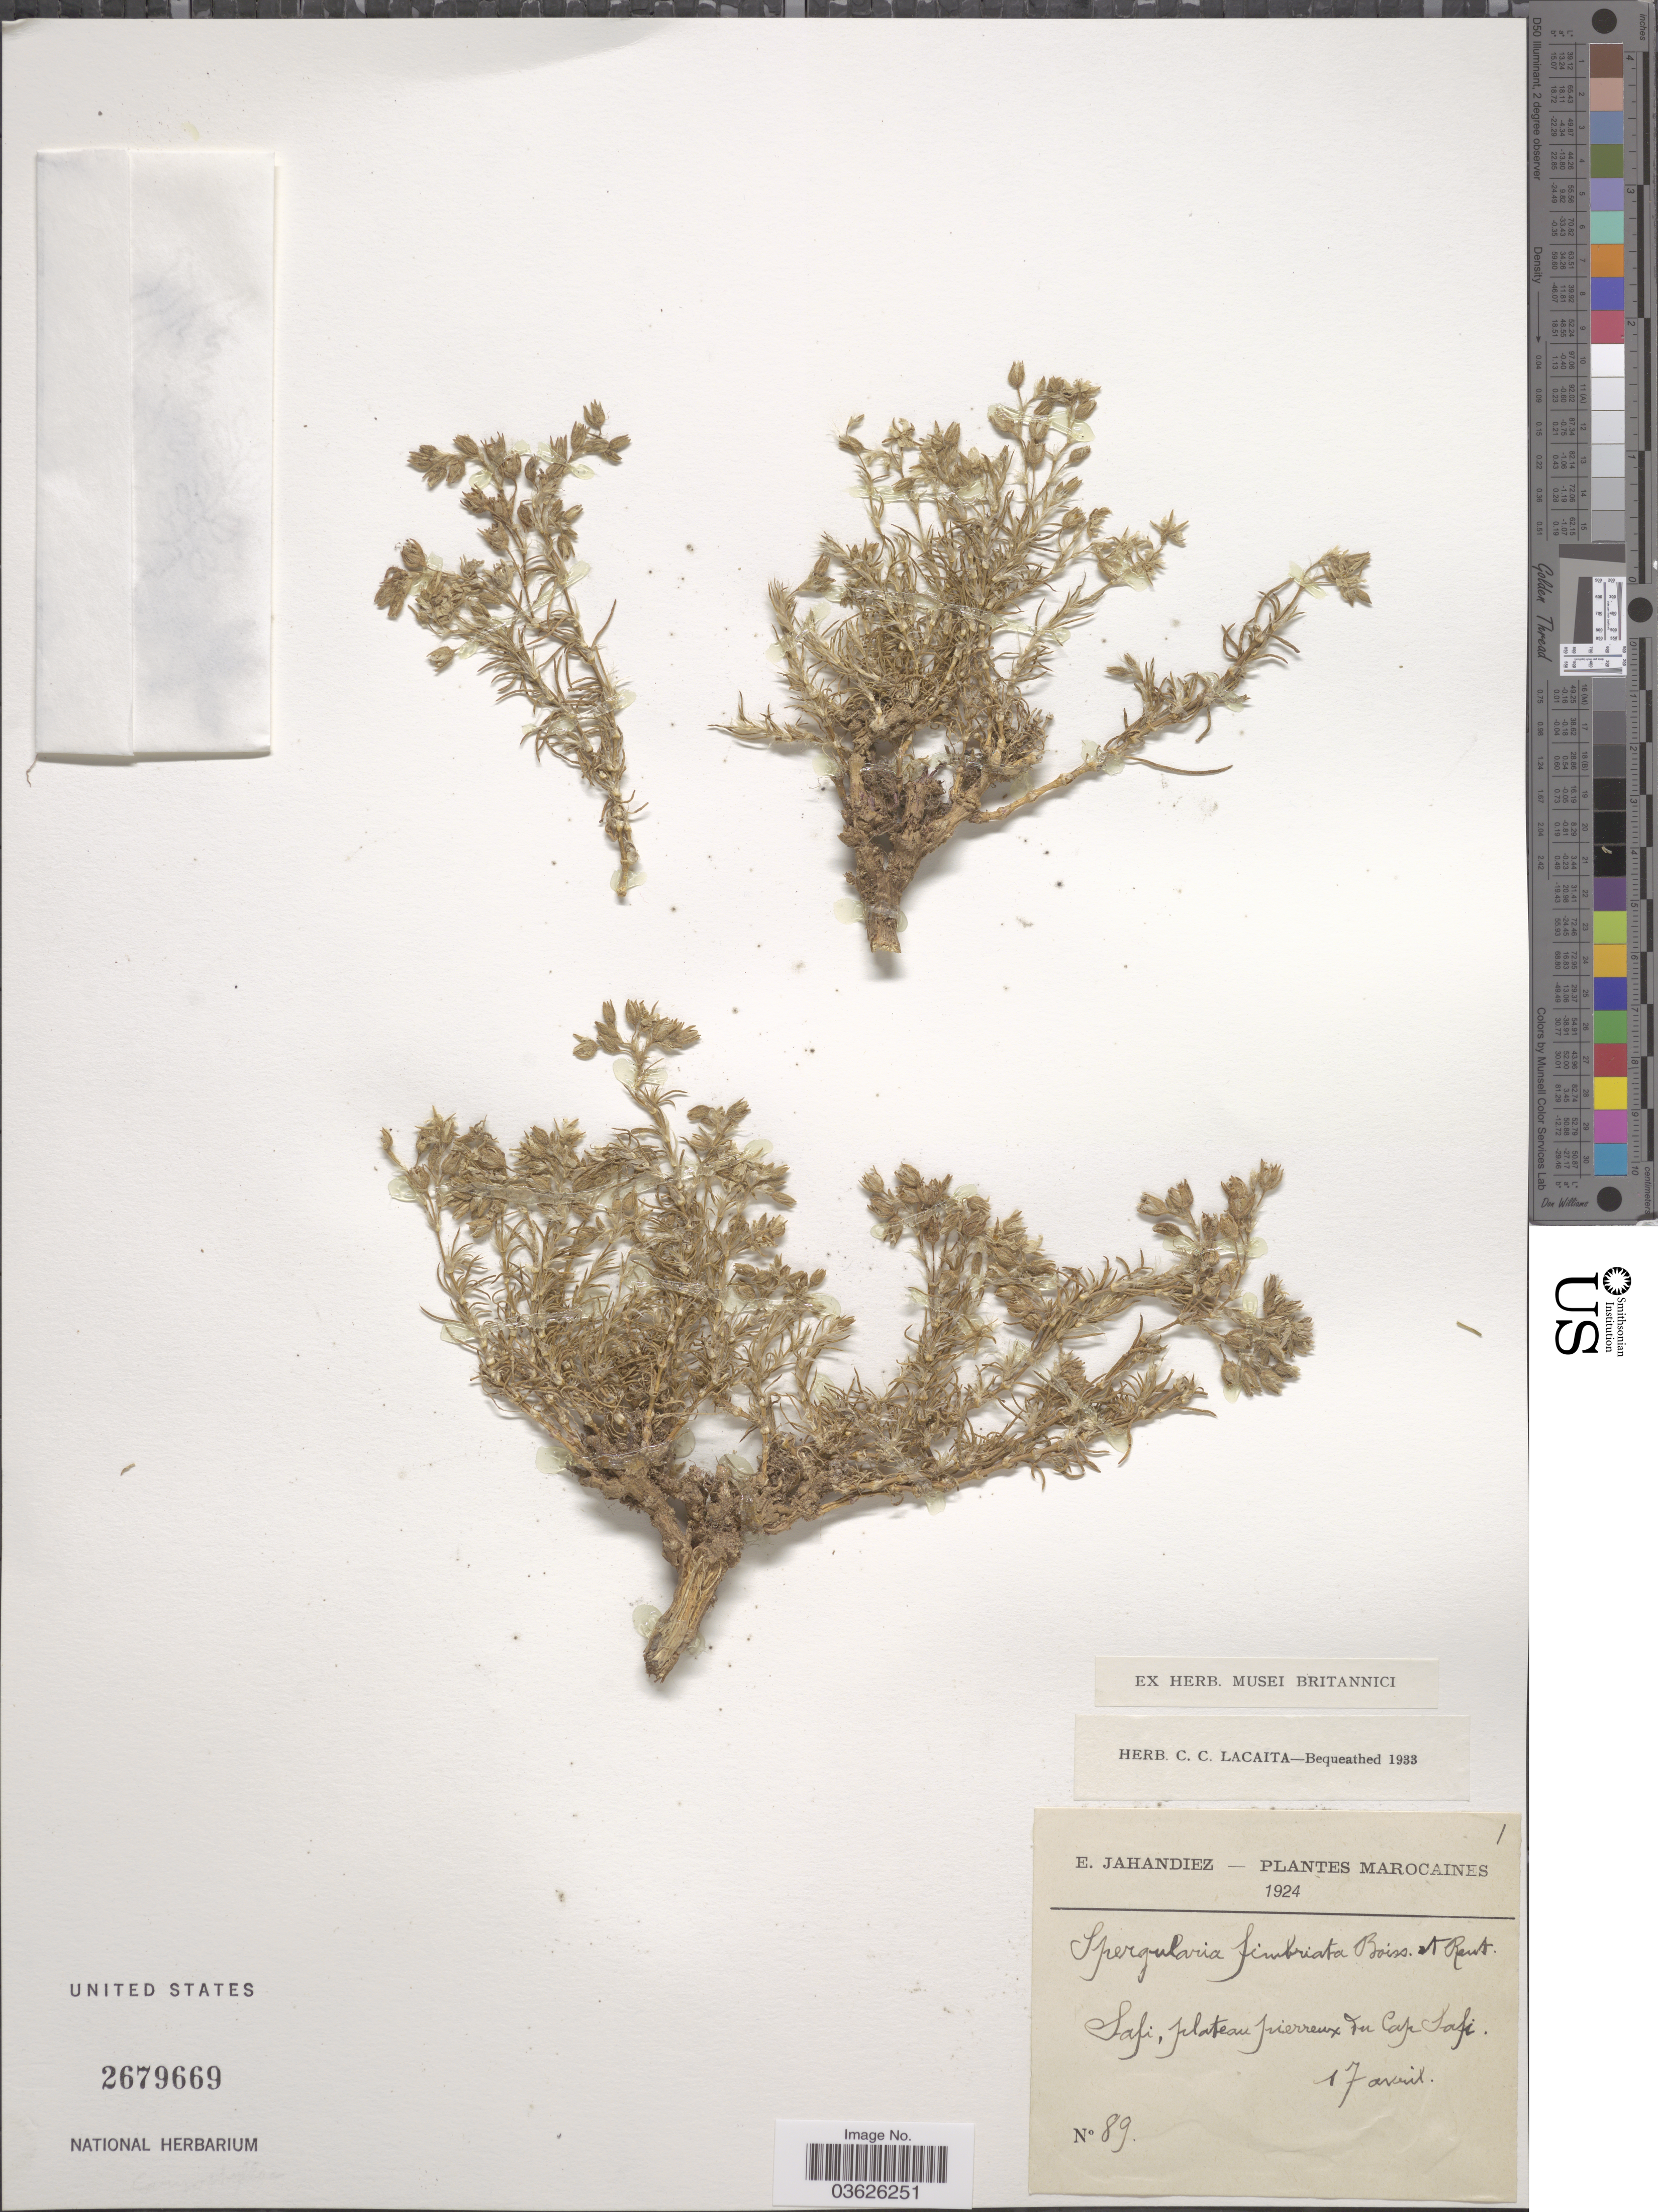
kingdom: Plantae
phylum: Tracheophyta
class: Magnoliopsida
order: Caryophyllales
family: Caryophyllaceae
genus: Spergularia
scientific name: Spergularia fimbriata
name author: Boiss. & Reut.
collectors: É. Jahandiez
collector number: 89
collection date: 1924-04-17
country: Morocco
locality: Tafi, plateau pierreux du Cape Tafi.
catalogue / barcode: US 2679669